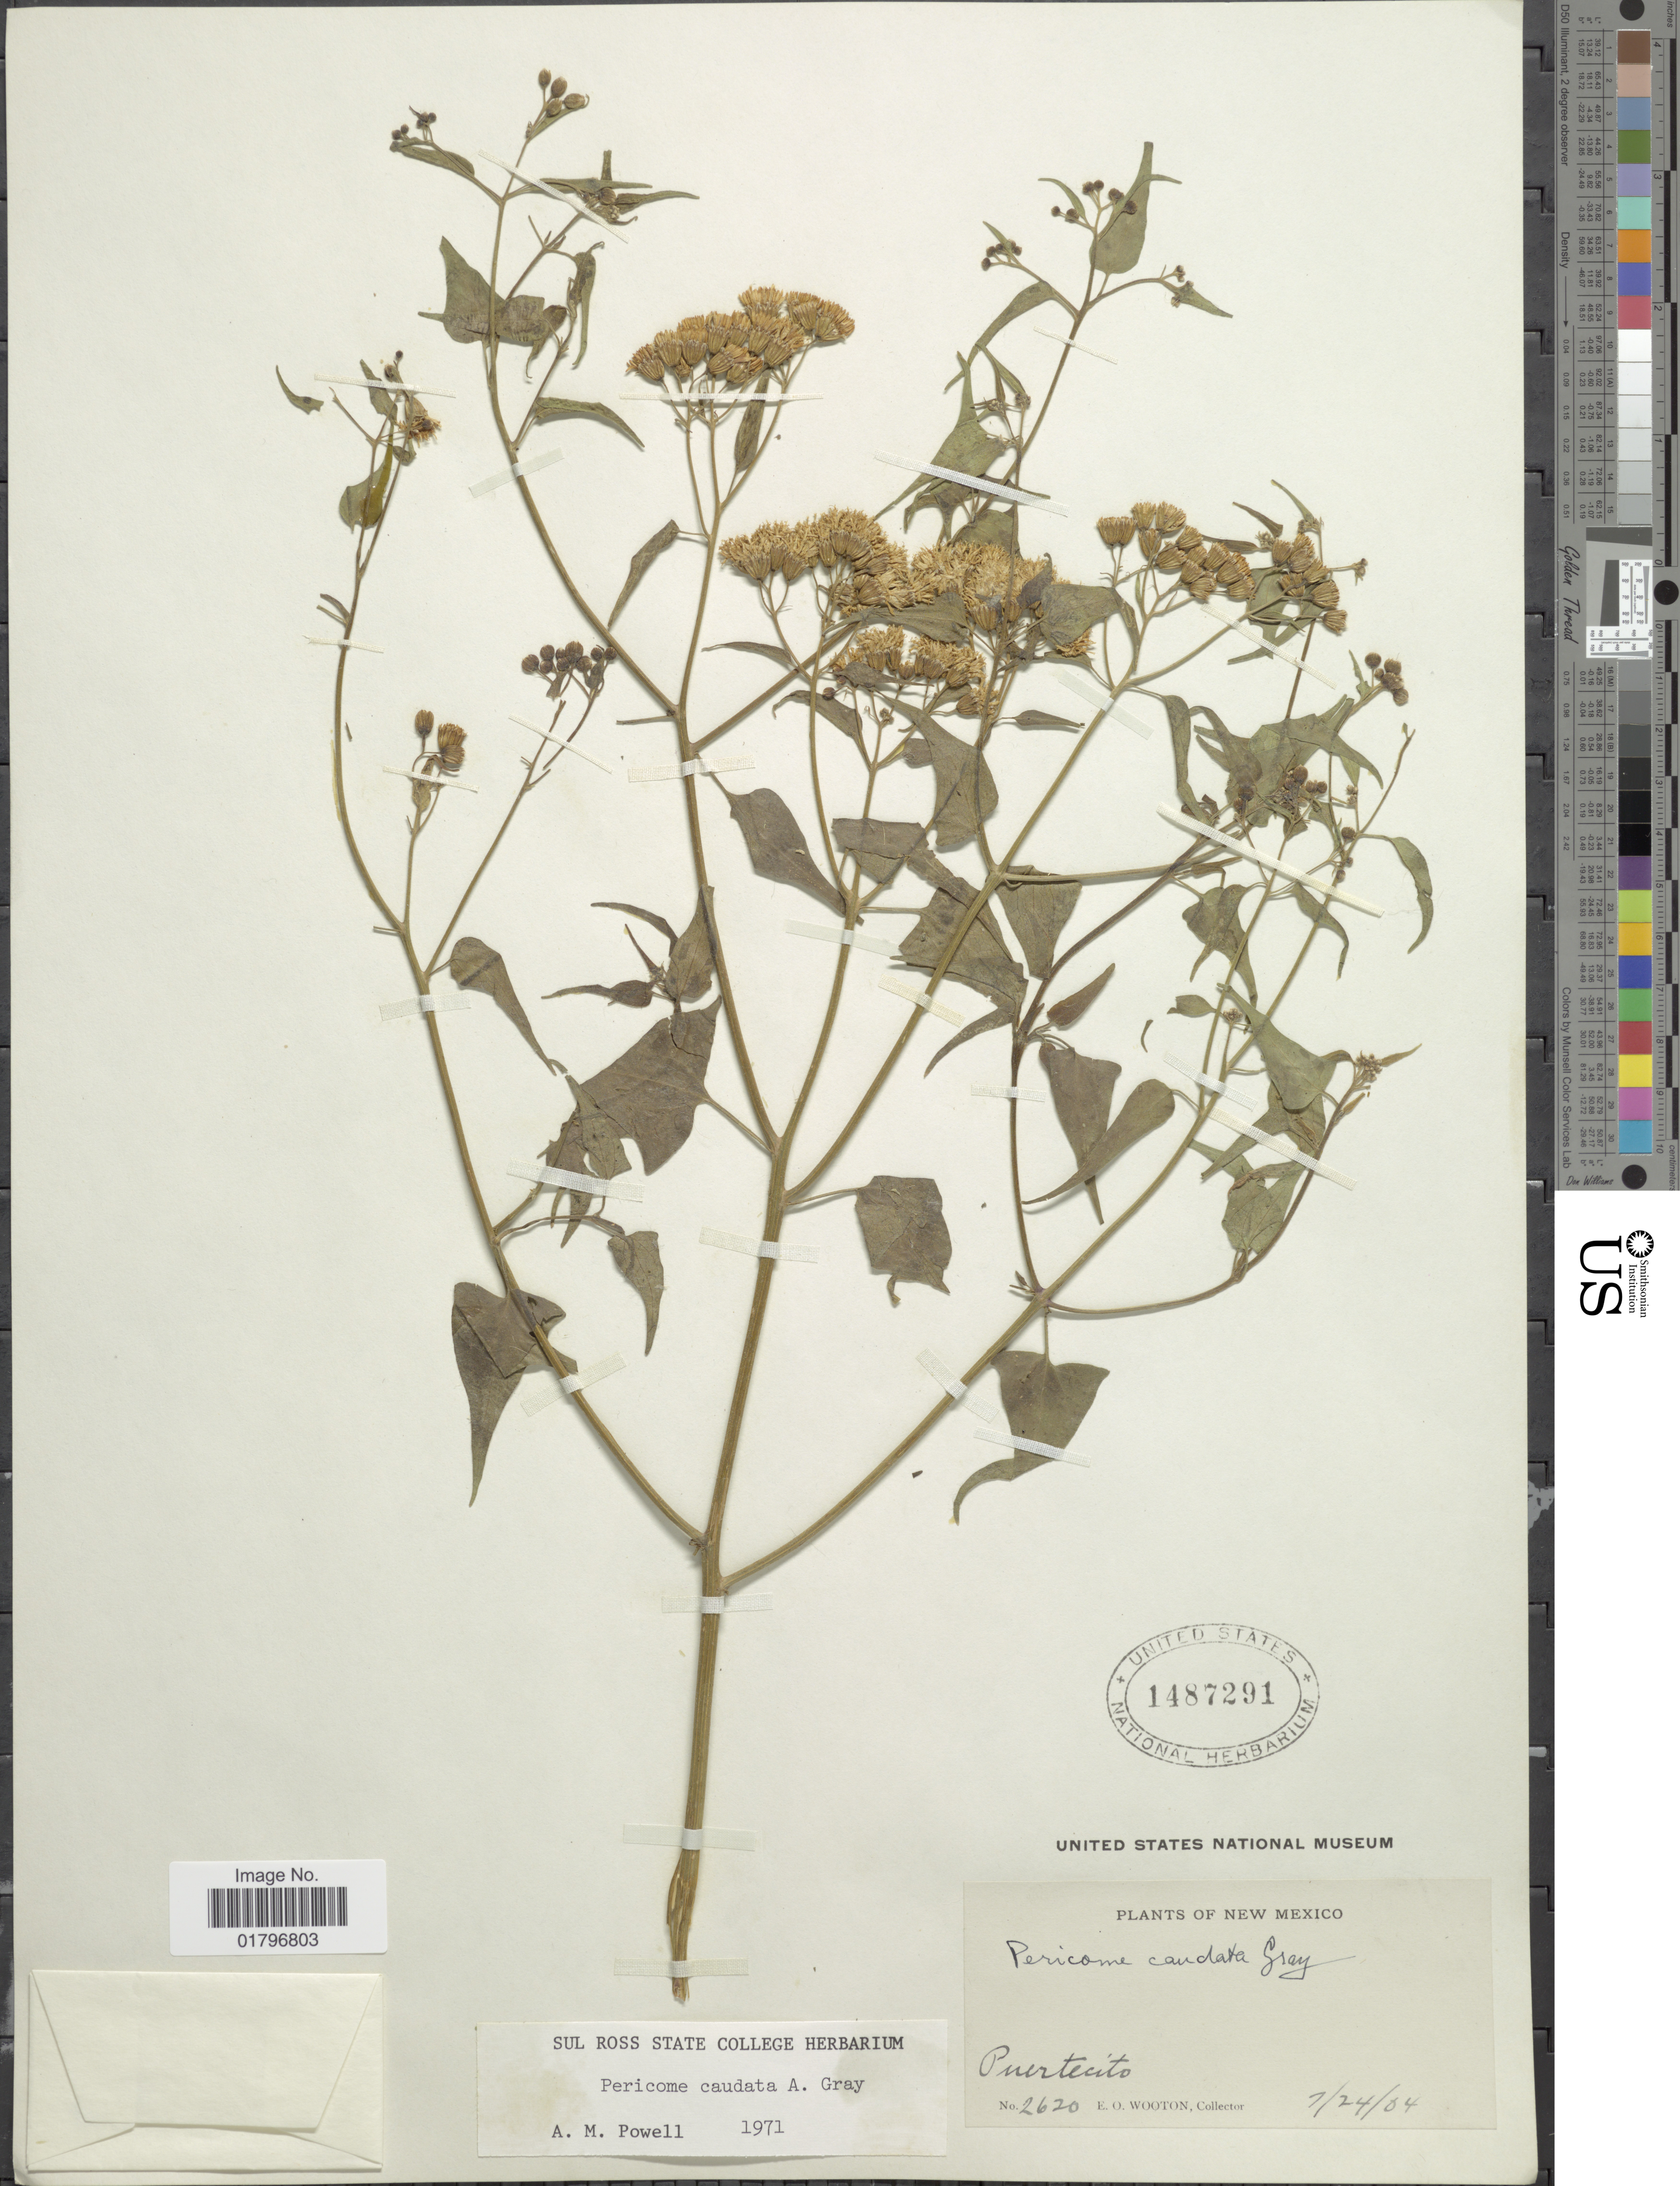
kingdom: Plantae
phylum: Tracheophyta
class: Magnoliopsida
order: Asterales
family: Asteraceae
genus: Pericome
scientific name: Pericome caudata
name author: A. Gray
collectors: E. O. Wooton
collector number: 2620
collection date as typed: Transcribed d/m/y: 24/7/84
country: United States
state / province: New Mexico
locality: Puertecito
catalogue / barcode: US 1487291